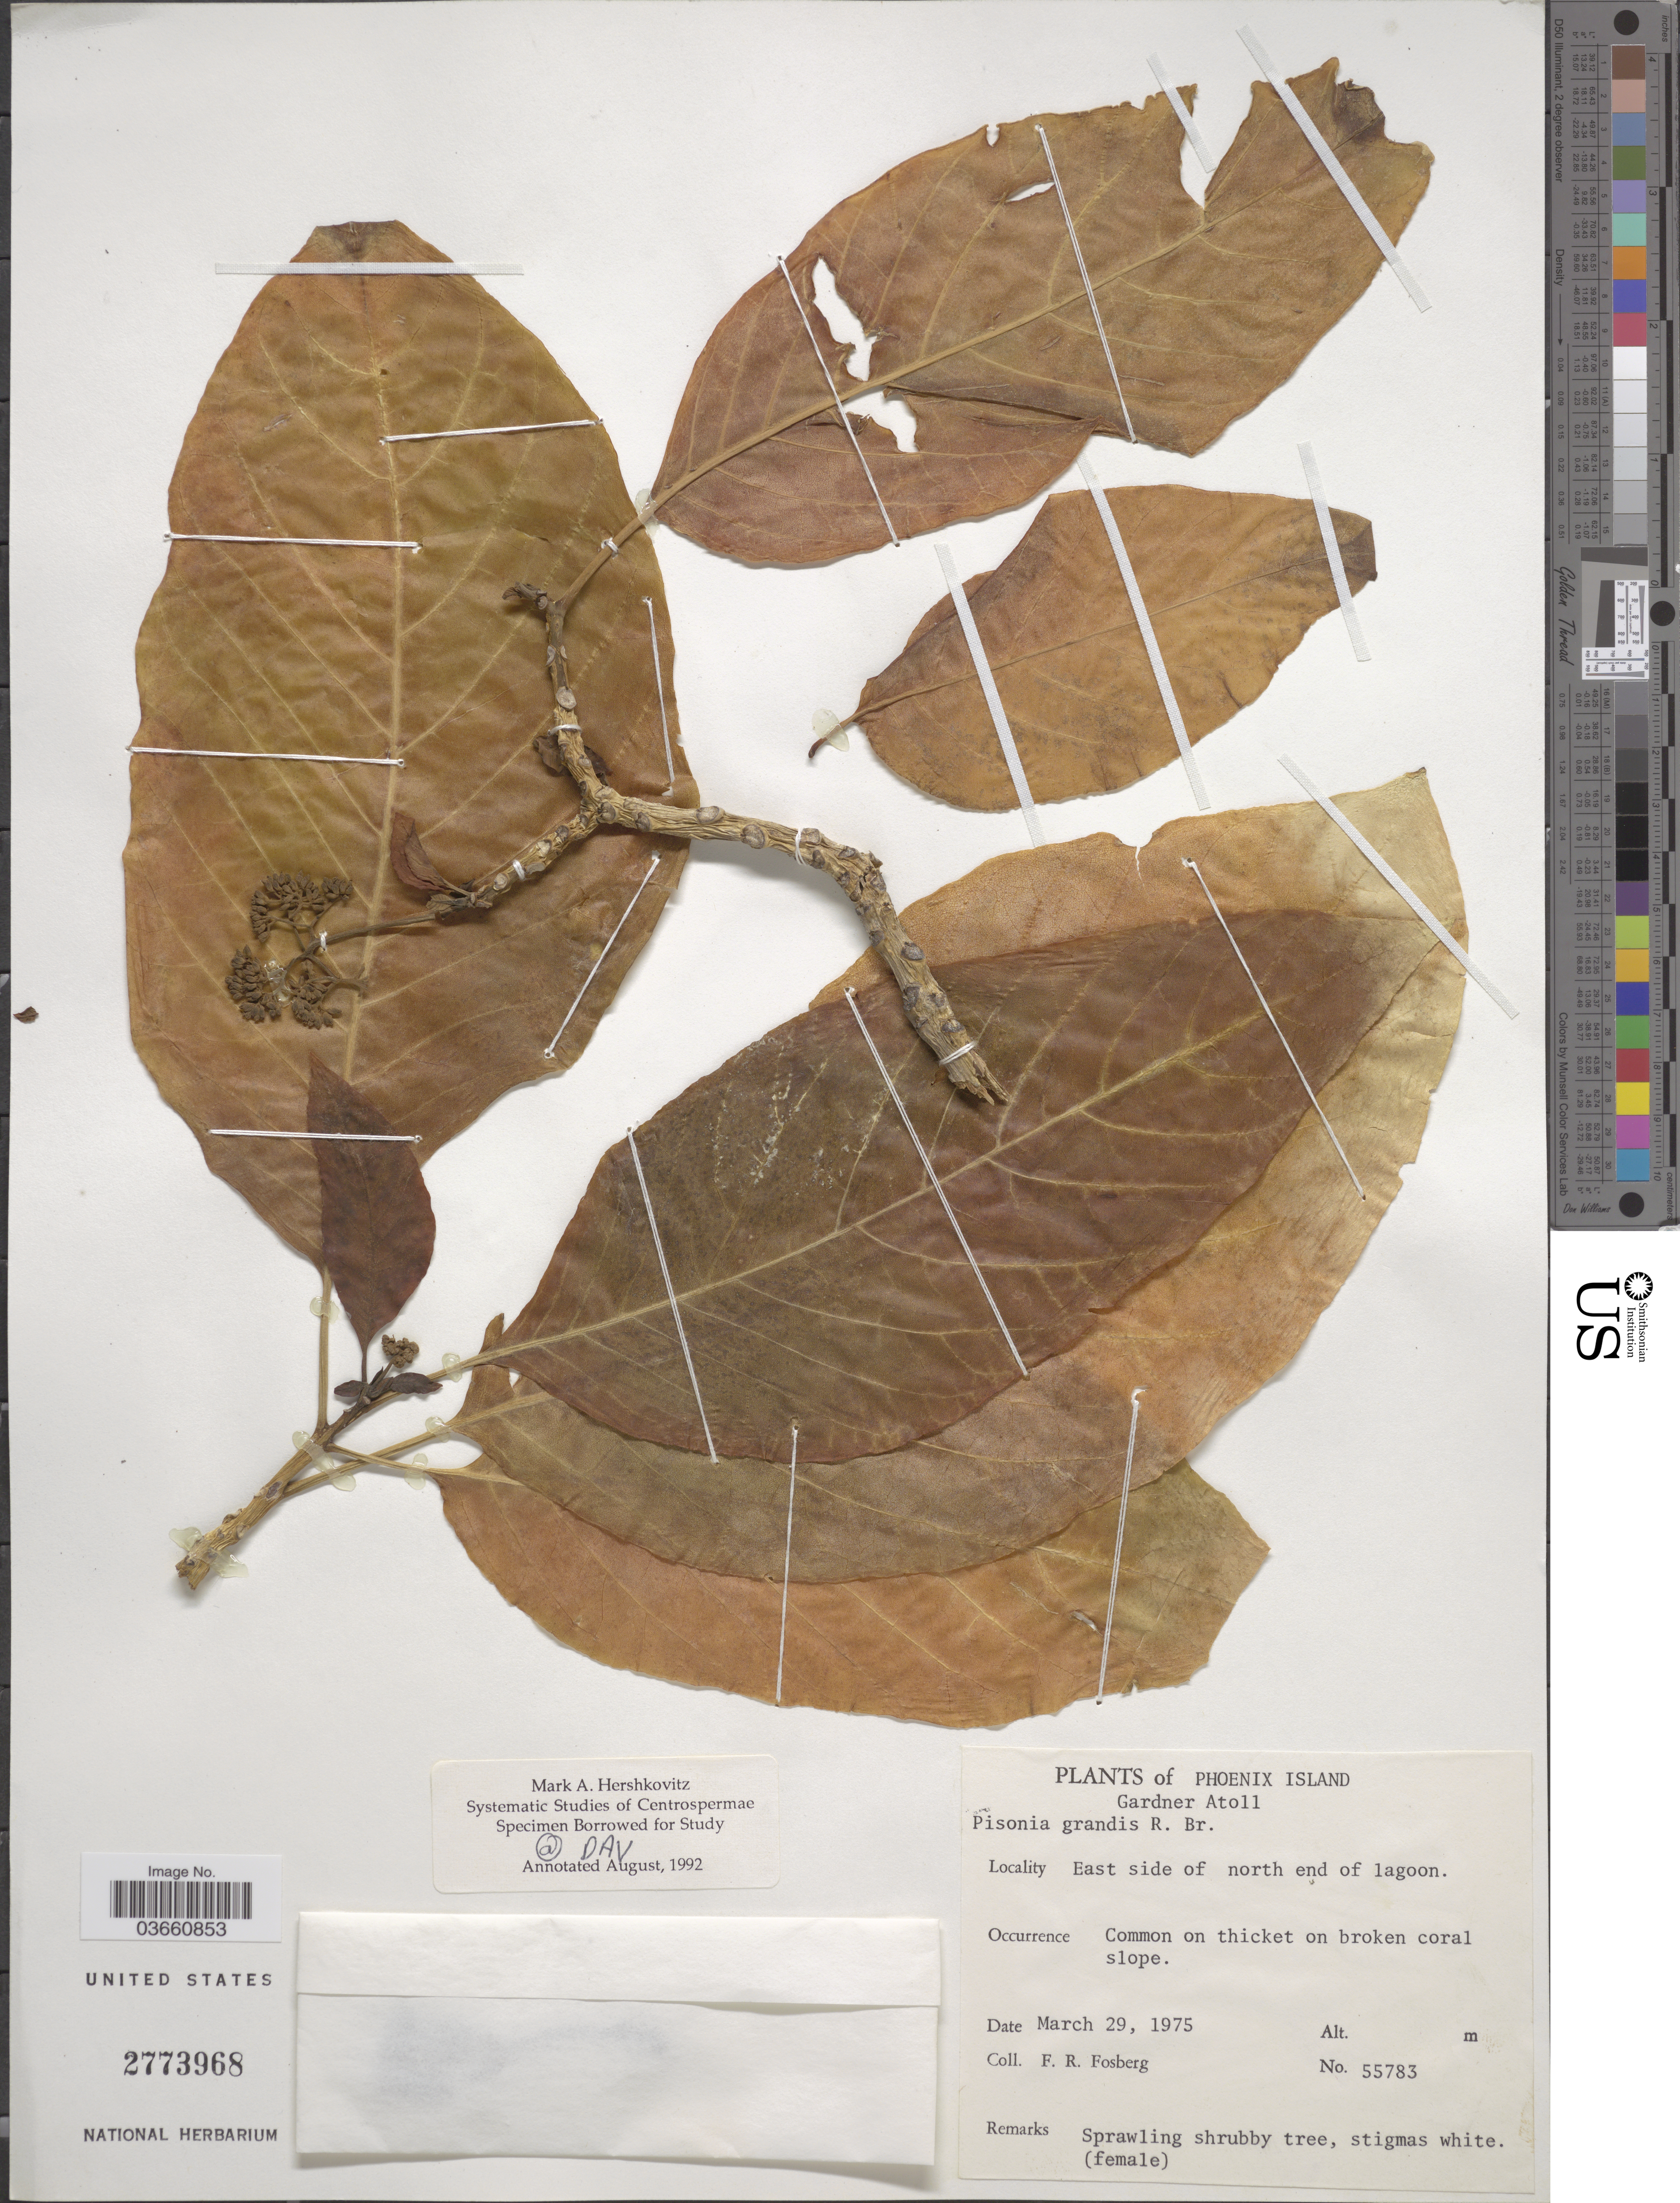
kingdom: Plantae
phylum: Tracheophyta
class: Magnoliopsida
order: Caryophyllales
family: Nyctaginaceae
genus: Pisonia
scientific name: Pisonia grandis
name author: R. Br.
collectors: F. R. Fosberg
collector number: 55783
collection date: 1975-03-29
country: Kiribati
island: Nikumaroro [Gardner] Atoll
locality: Phoenix Island. Gardner Atoll. East side of north end of lagoon.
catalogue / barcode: US 2773968